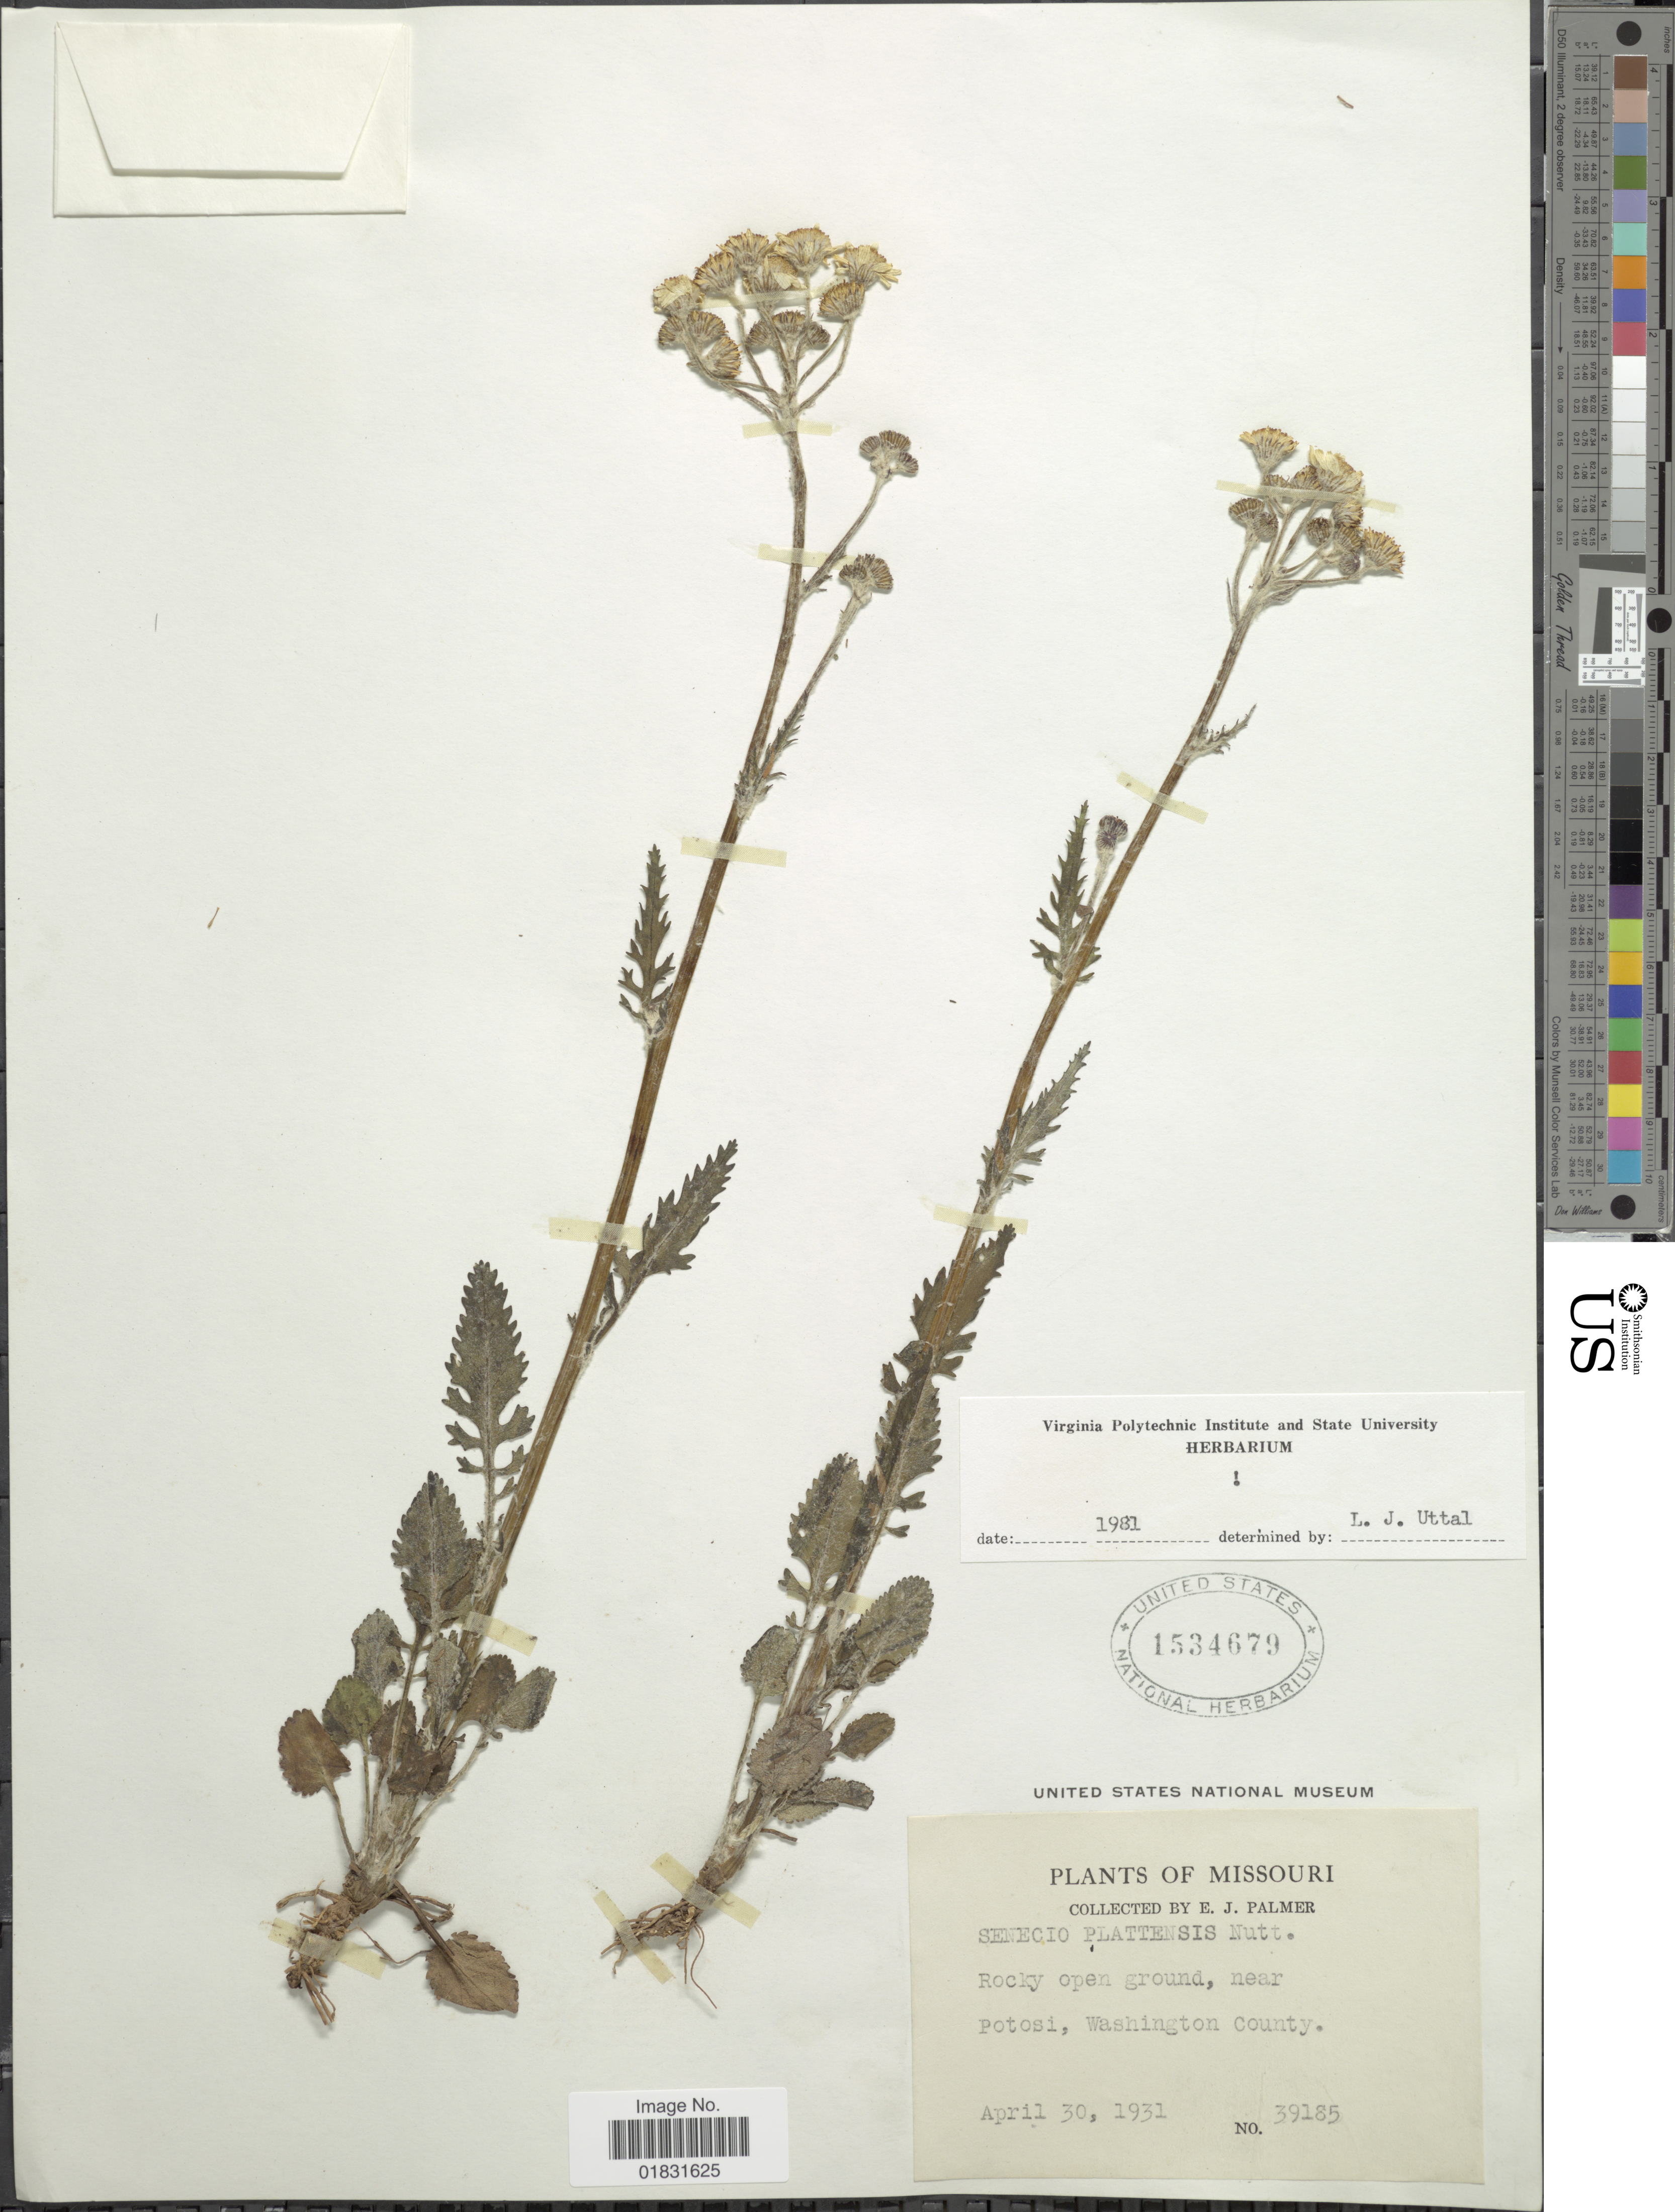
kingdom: Plantae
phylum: Tracheophyta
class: Magnoliopsida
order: Asterales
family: Asteraceae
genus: Packera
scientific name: Packera plattensis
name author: W.A. Weber & Á. Löve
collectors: E. J. Palmer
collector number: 39185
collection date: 1931-04-30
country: United States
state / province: Missouri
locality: Rocky open ground, near Potosi, Washington County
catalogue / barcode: US 1534679